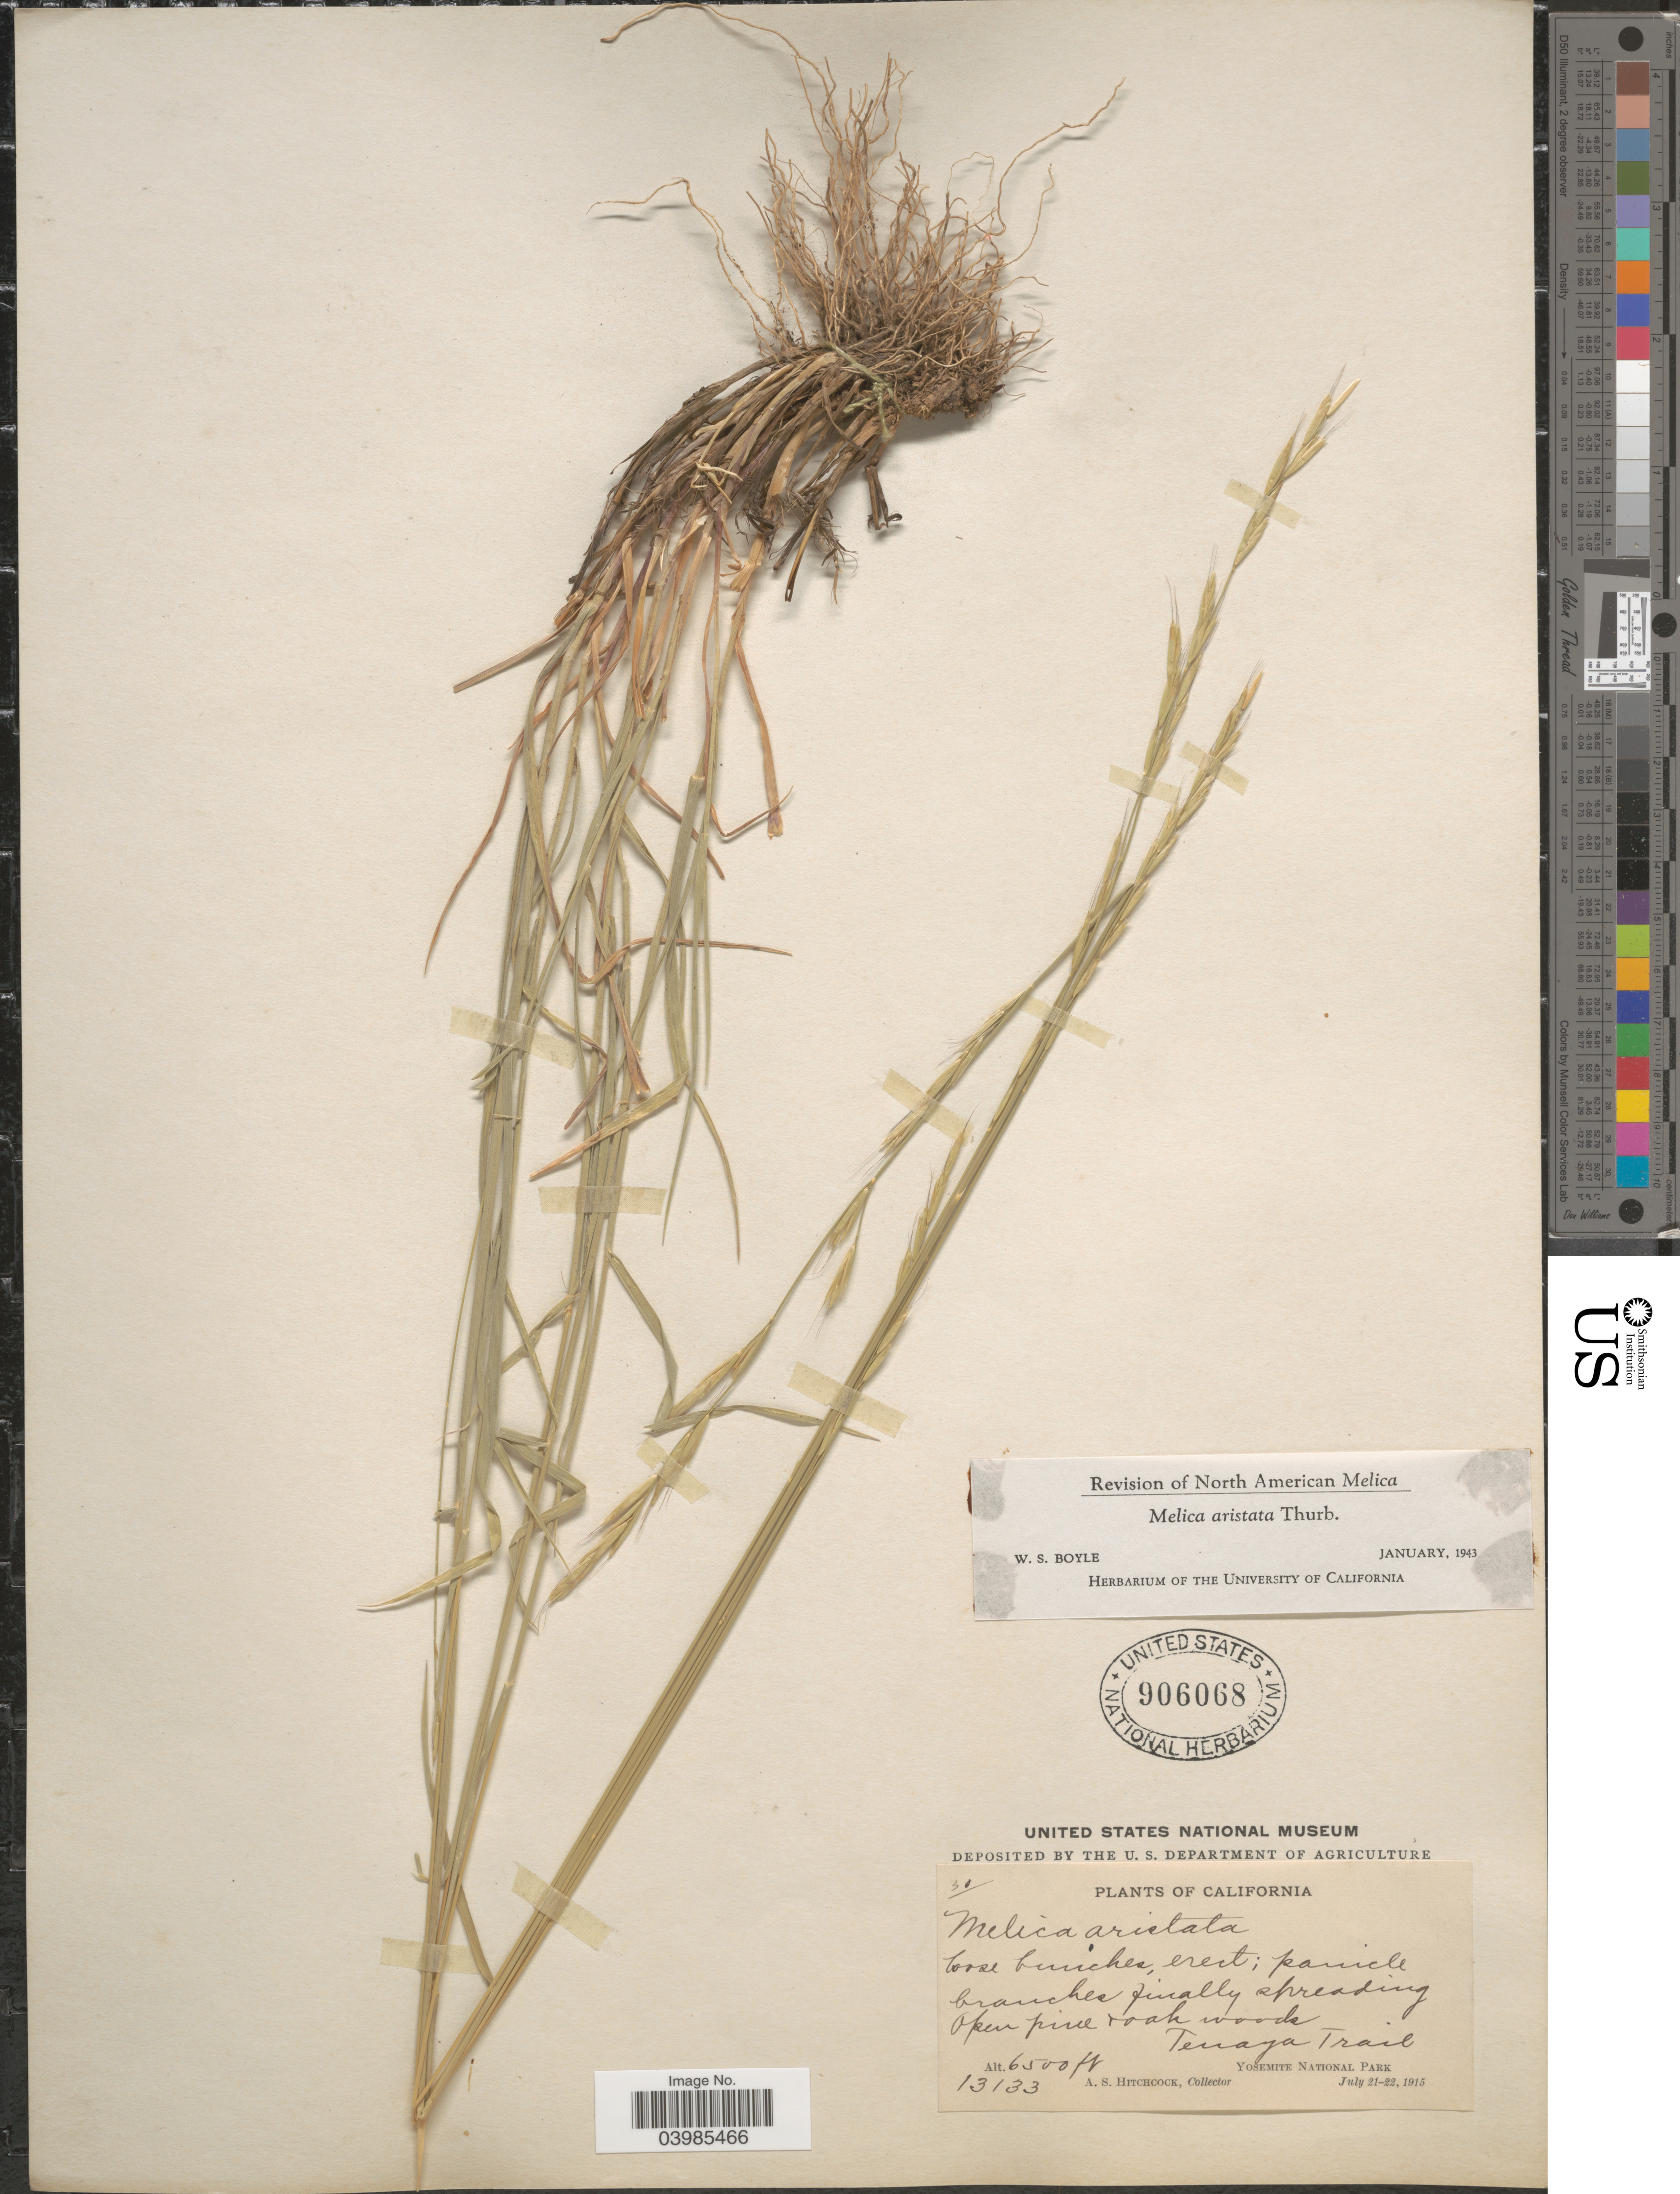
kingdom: Plantae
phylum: Tracheophyta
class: Liliopsida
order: Poales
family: Poaceae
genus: Melica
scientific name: Melica aristata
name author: Thurb. ex Bol.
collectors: A. S. Hitchcock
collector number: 13133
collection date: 1915-07-21/1915-07-22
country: United States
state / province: California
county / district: Mariposa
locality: Tenaya Trail. Yosemite National Park.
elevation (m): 1981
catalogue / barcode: US 906068